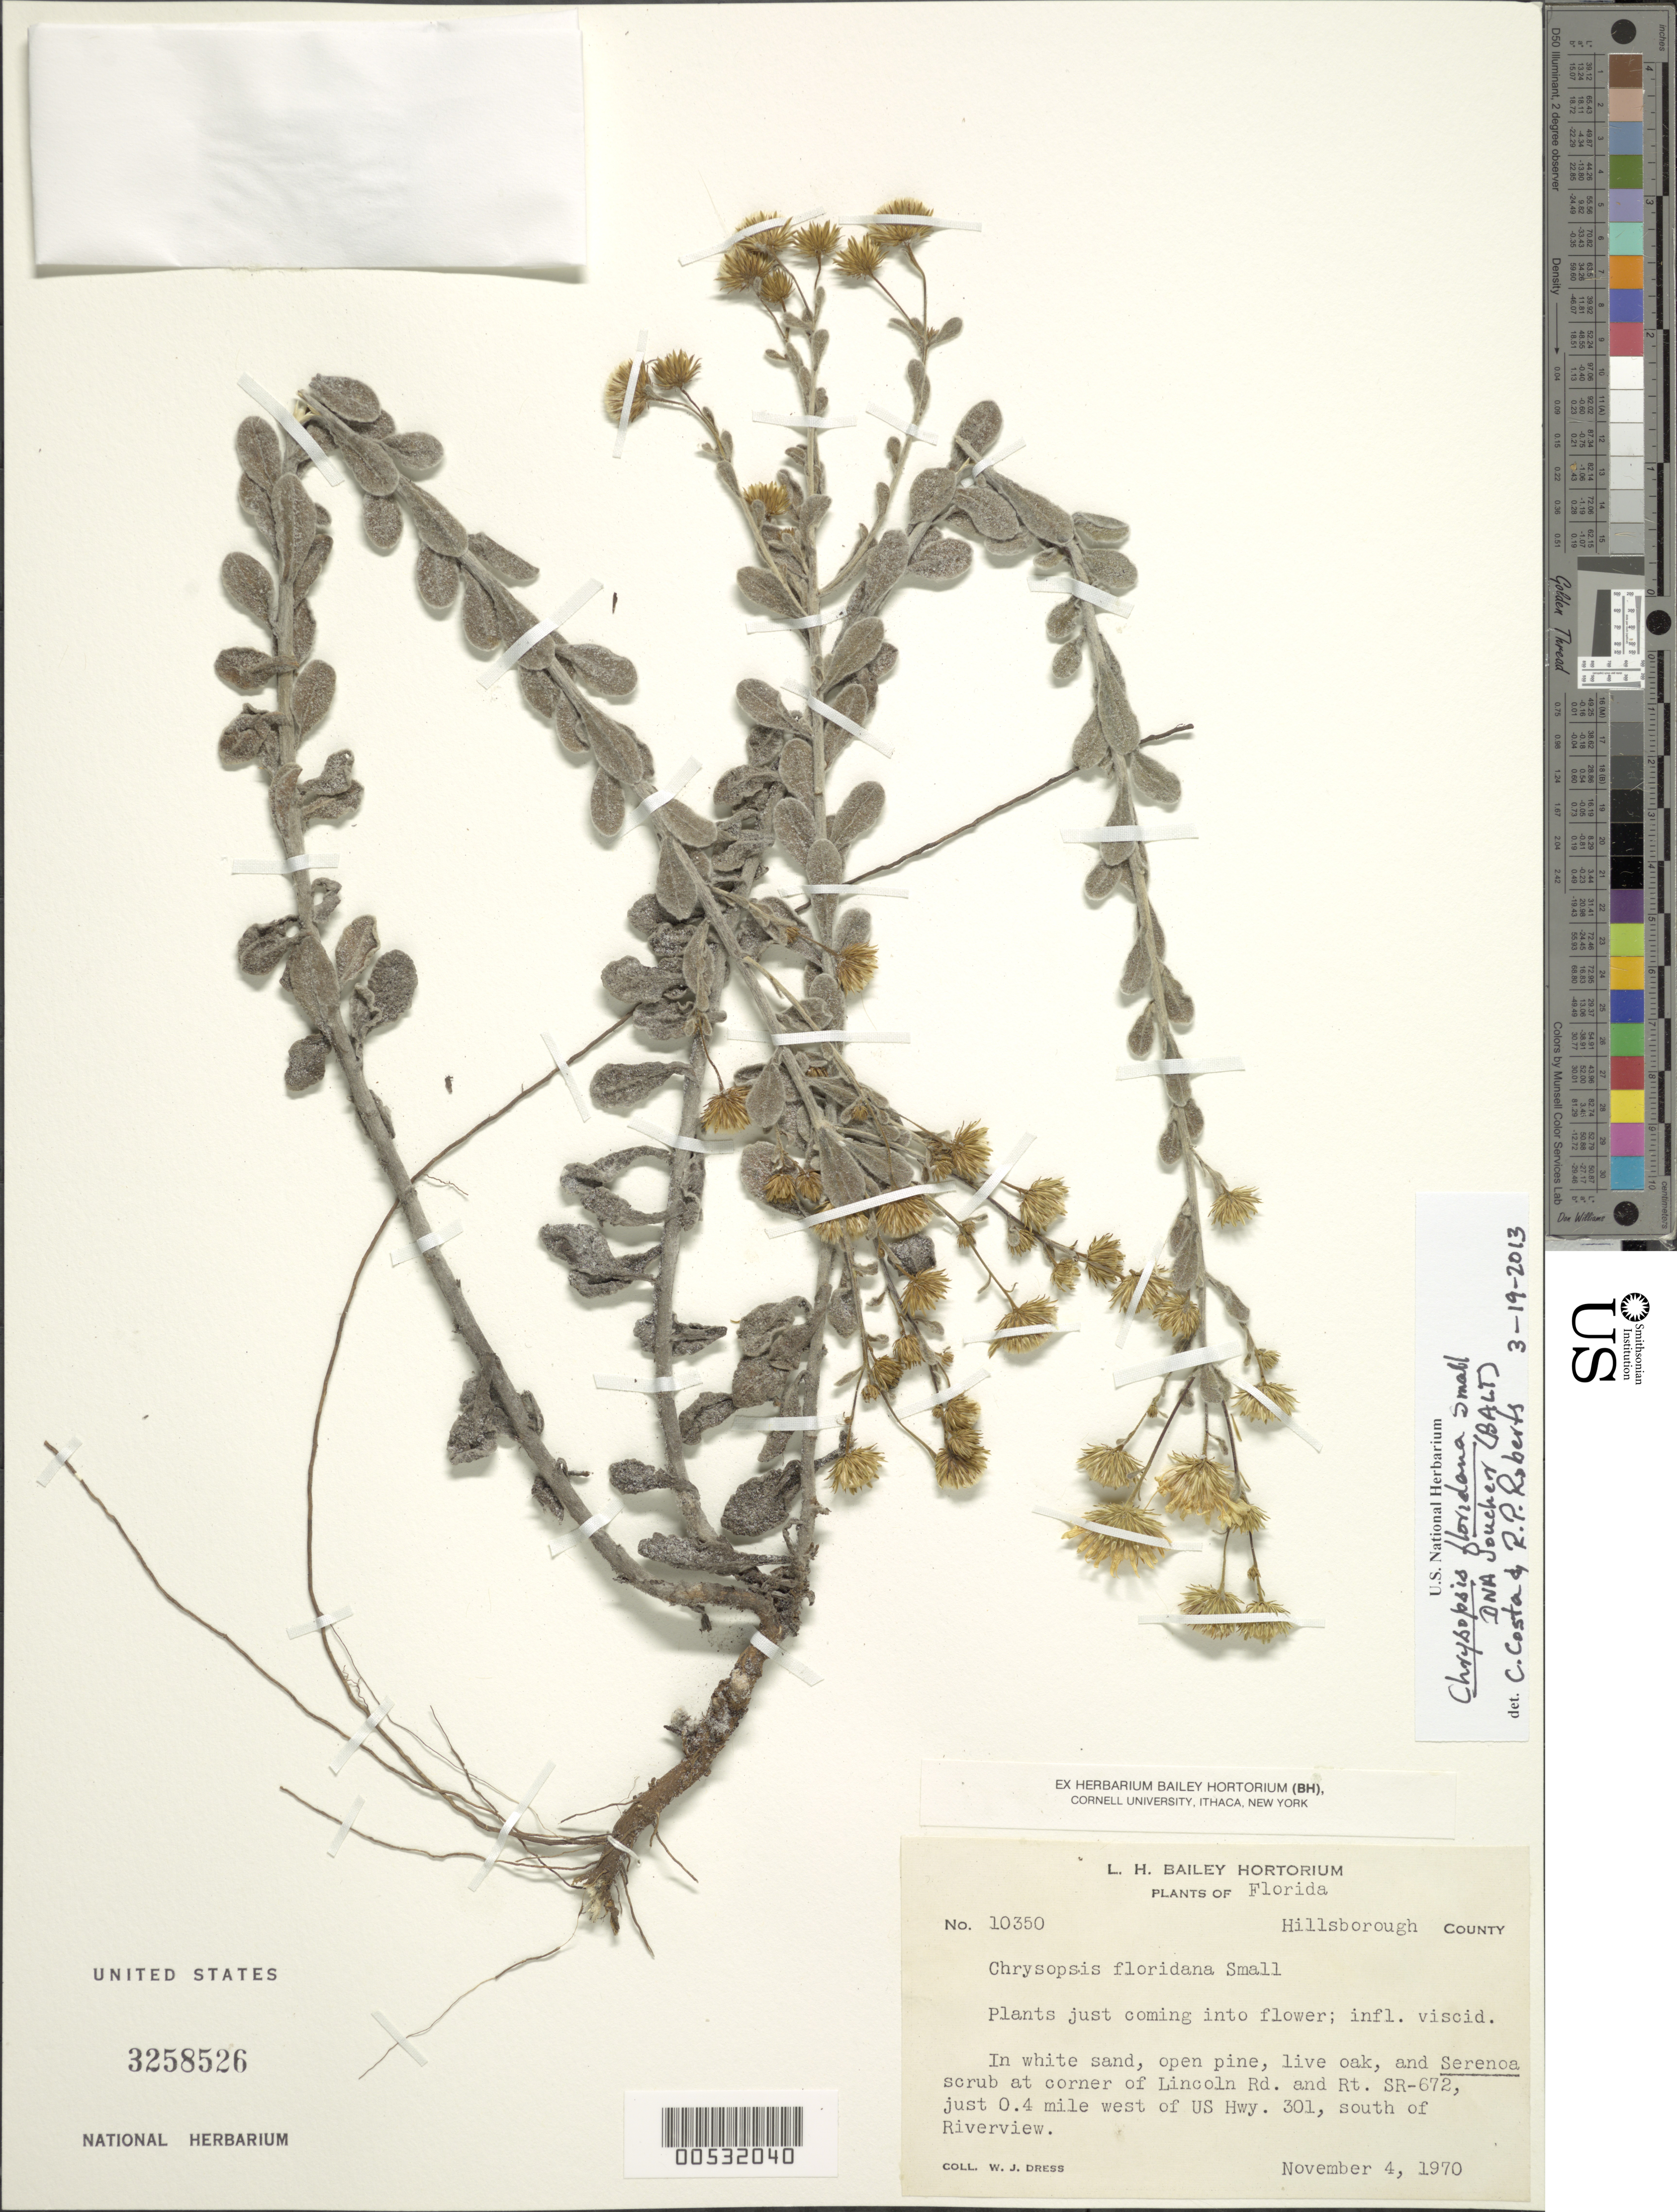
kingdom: Plantae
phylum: Tracheophyta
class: Magnoliopsida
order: Asterales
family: Asteraceae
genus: Chrysopsis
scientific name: Chrysopsis floridana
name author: Small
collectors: W. J. Kress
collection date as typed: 04 Nov 1970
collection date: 1970-11-04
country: United States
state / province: Florida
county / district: Hillsborough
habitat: In white sand, open pine, live oak, and Serenca scrub.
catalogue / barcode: US 3258526